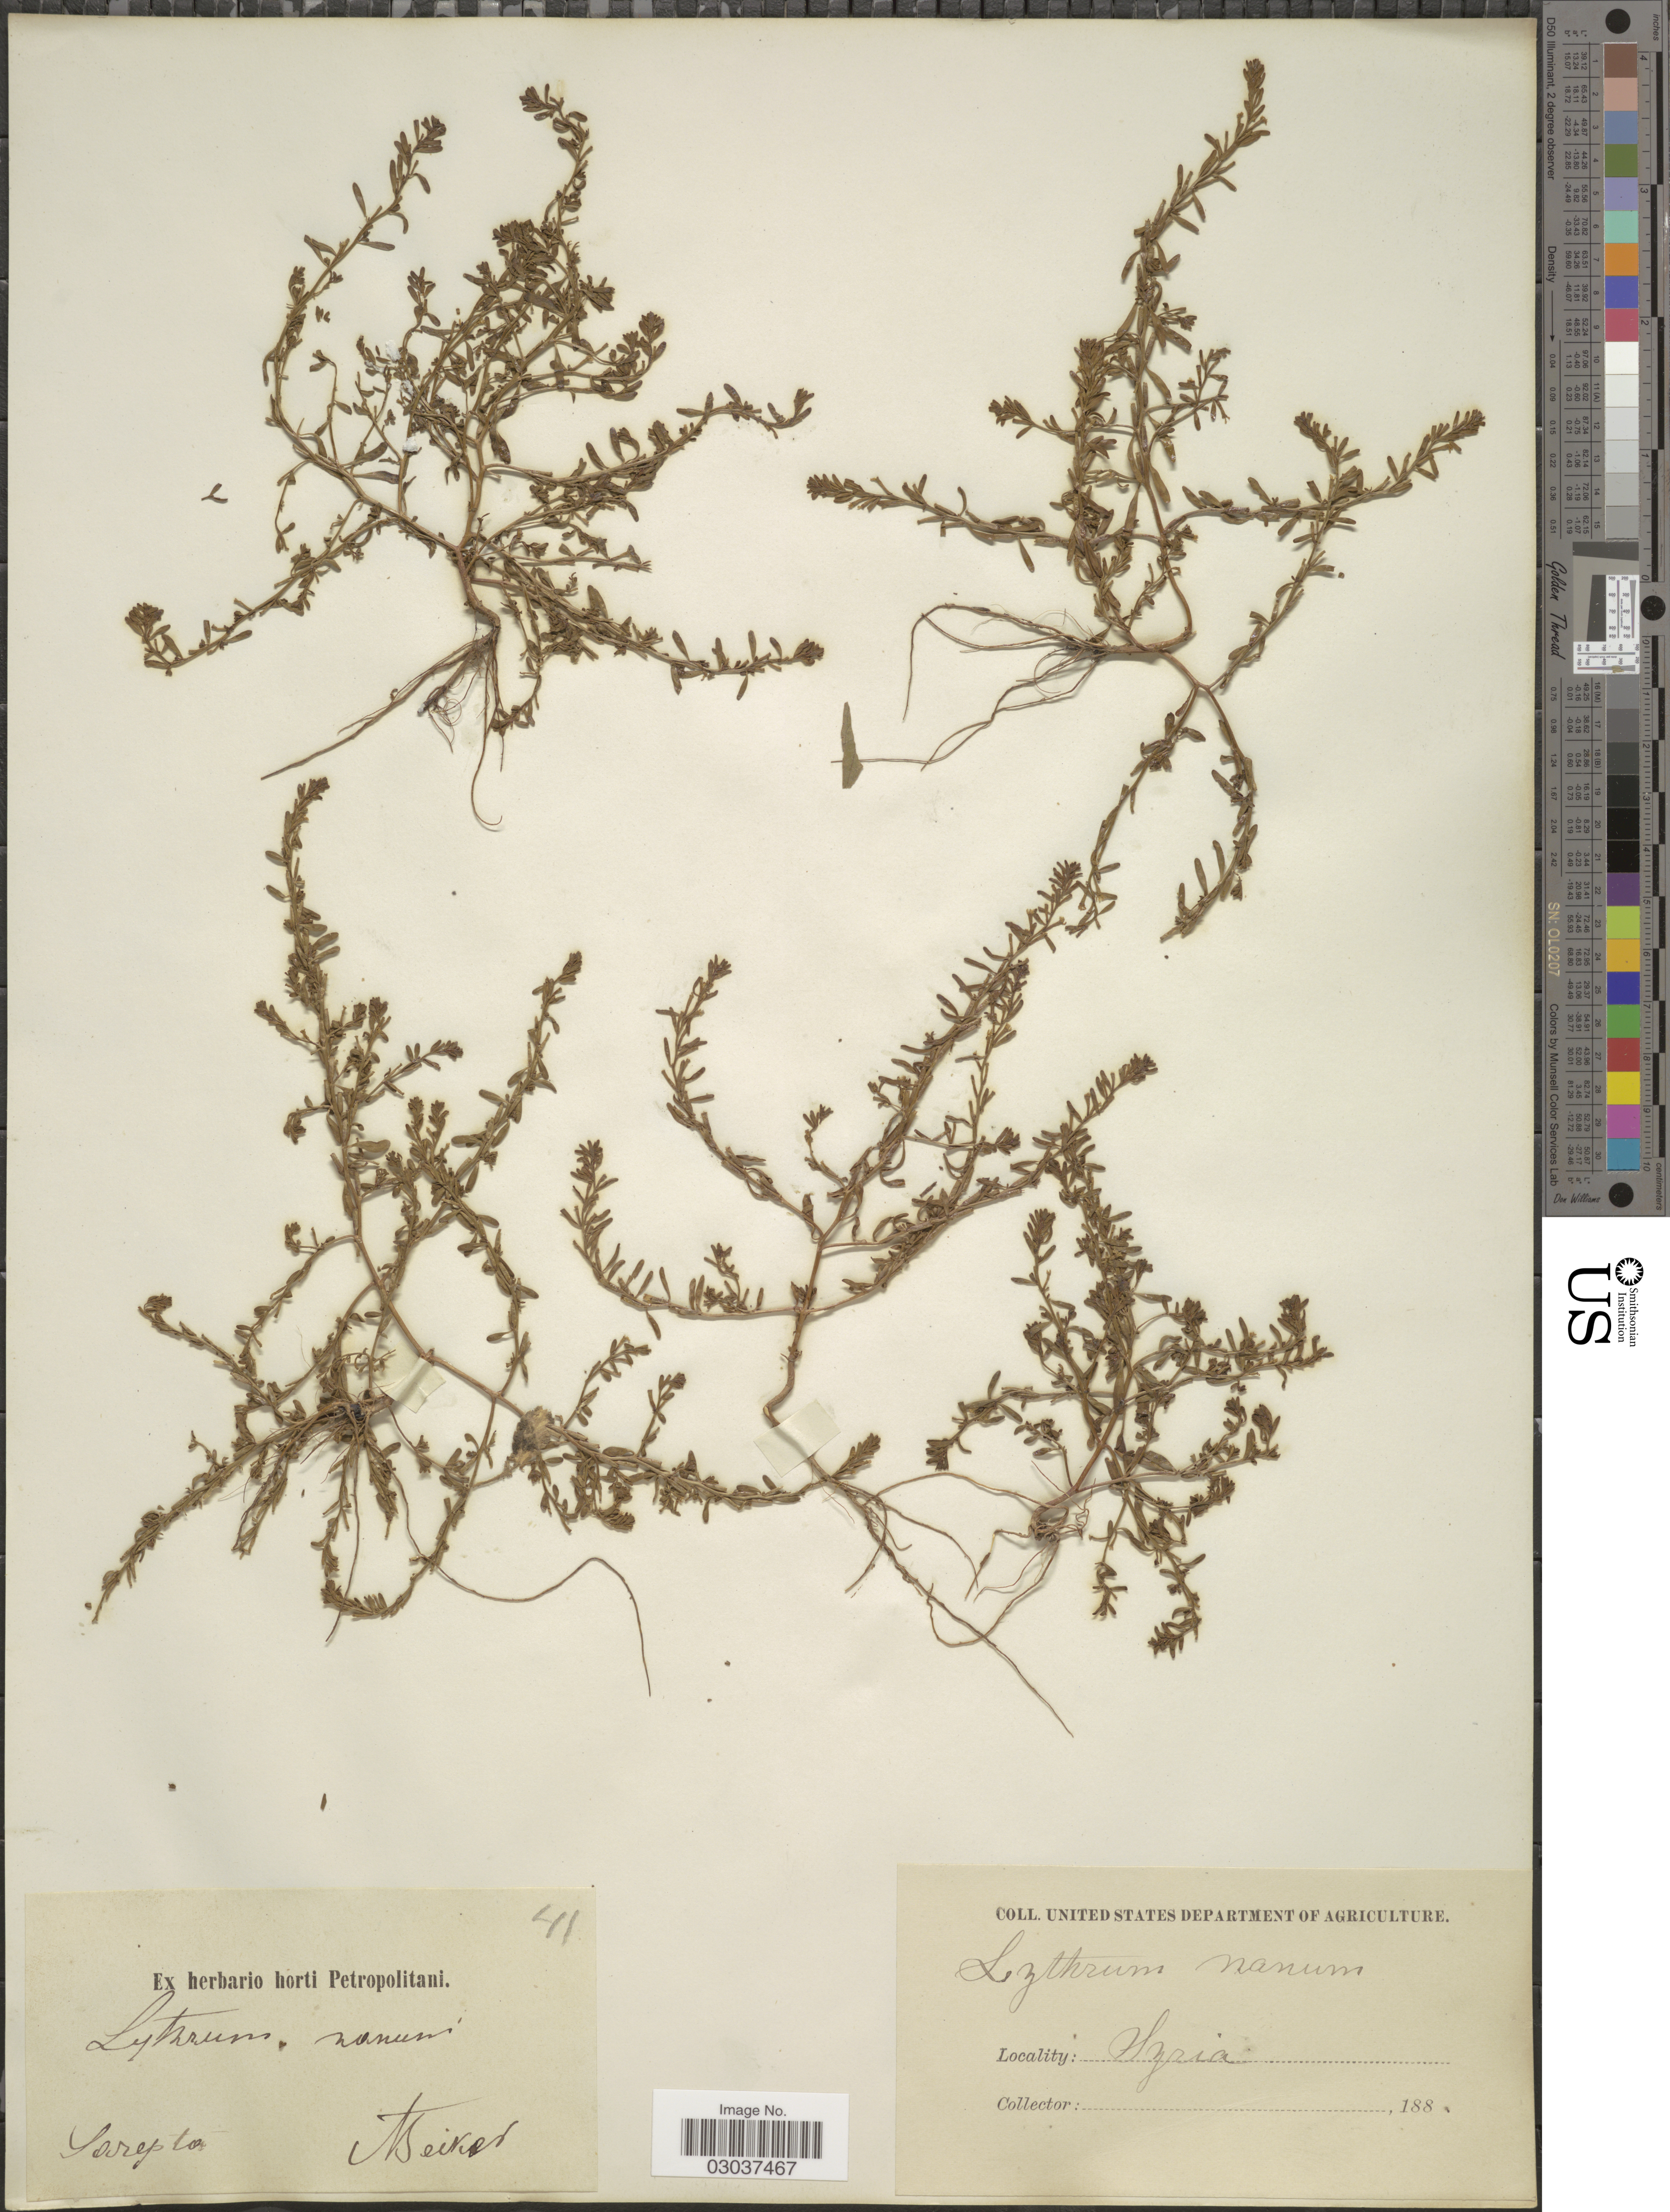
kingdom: Plantae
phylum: Tracheophyta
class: Magnoliopsida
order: Myrtales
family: Lythraceae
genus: Lythrum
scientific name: Lythrum nanum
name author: Kar.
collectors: Becker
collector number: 41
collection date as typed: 188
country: Russian Federation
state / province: Volgograd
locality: Sarepta.